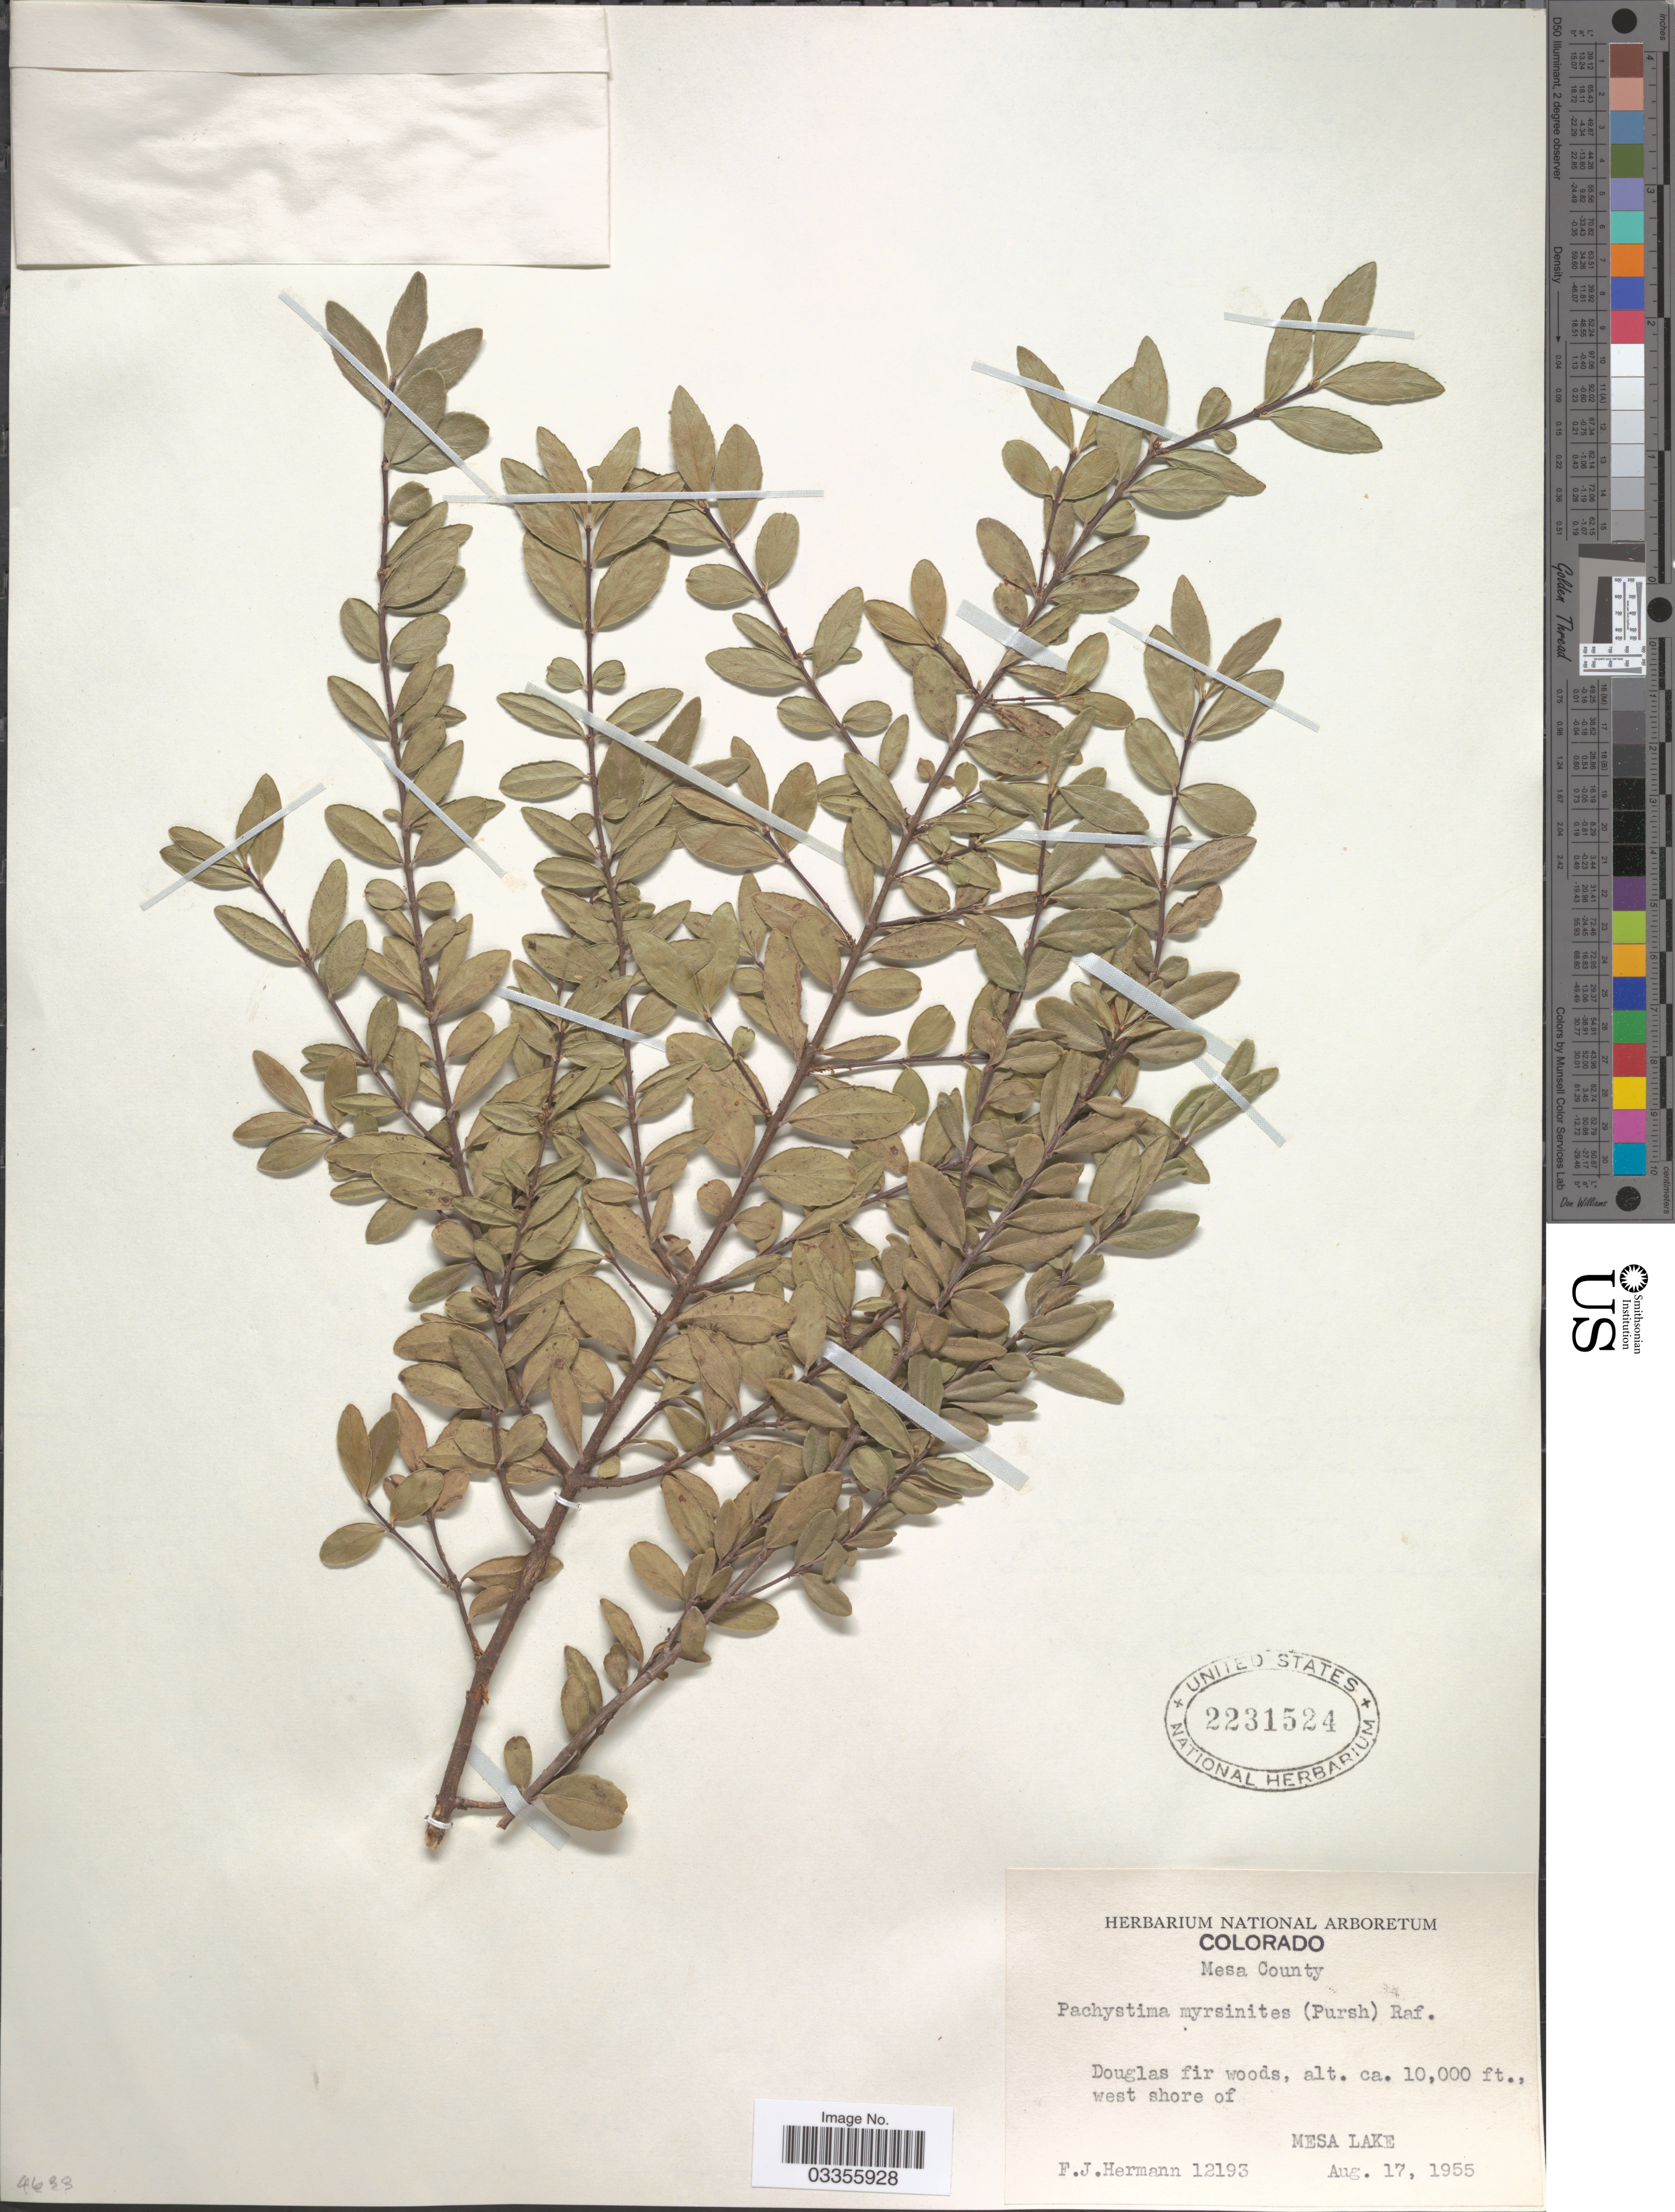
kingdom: Plantae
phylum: Tracheophyta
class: Magnoliopsida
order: Celastrales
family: Celastraceae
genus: Paxistima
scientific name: Paxistima myrsinites subsp. myrsinites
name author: (Pursh) Raf.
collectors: F. J. Hermann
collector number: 12193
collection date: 1955-08-17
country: United States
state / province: Colorado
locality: Mesa County. West shore of Mesa Lake.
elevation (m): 3048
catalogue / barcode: US 2231524